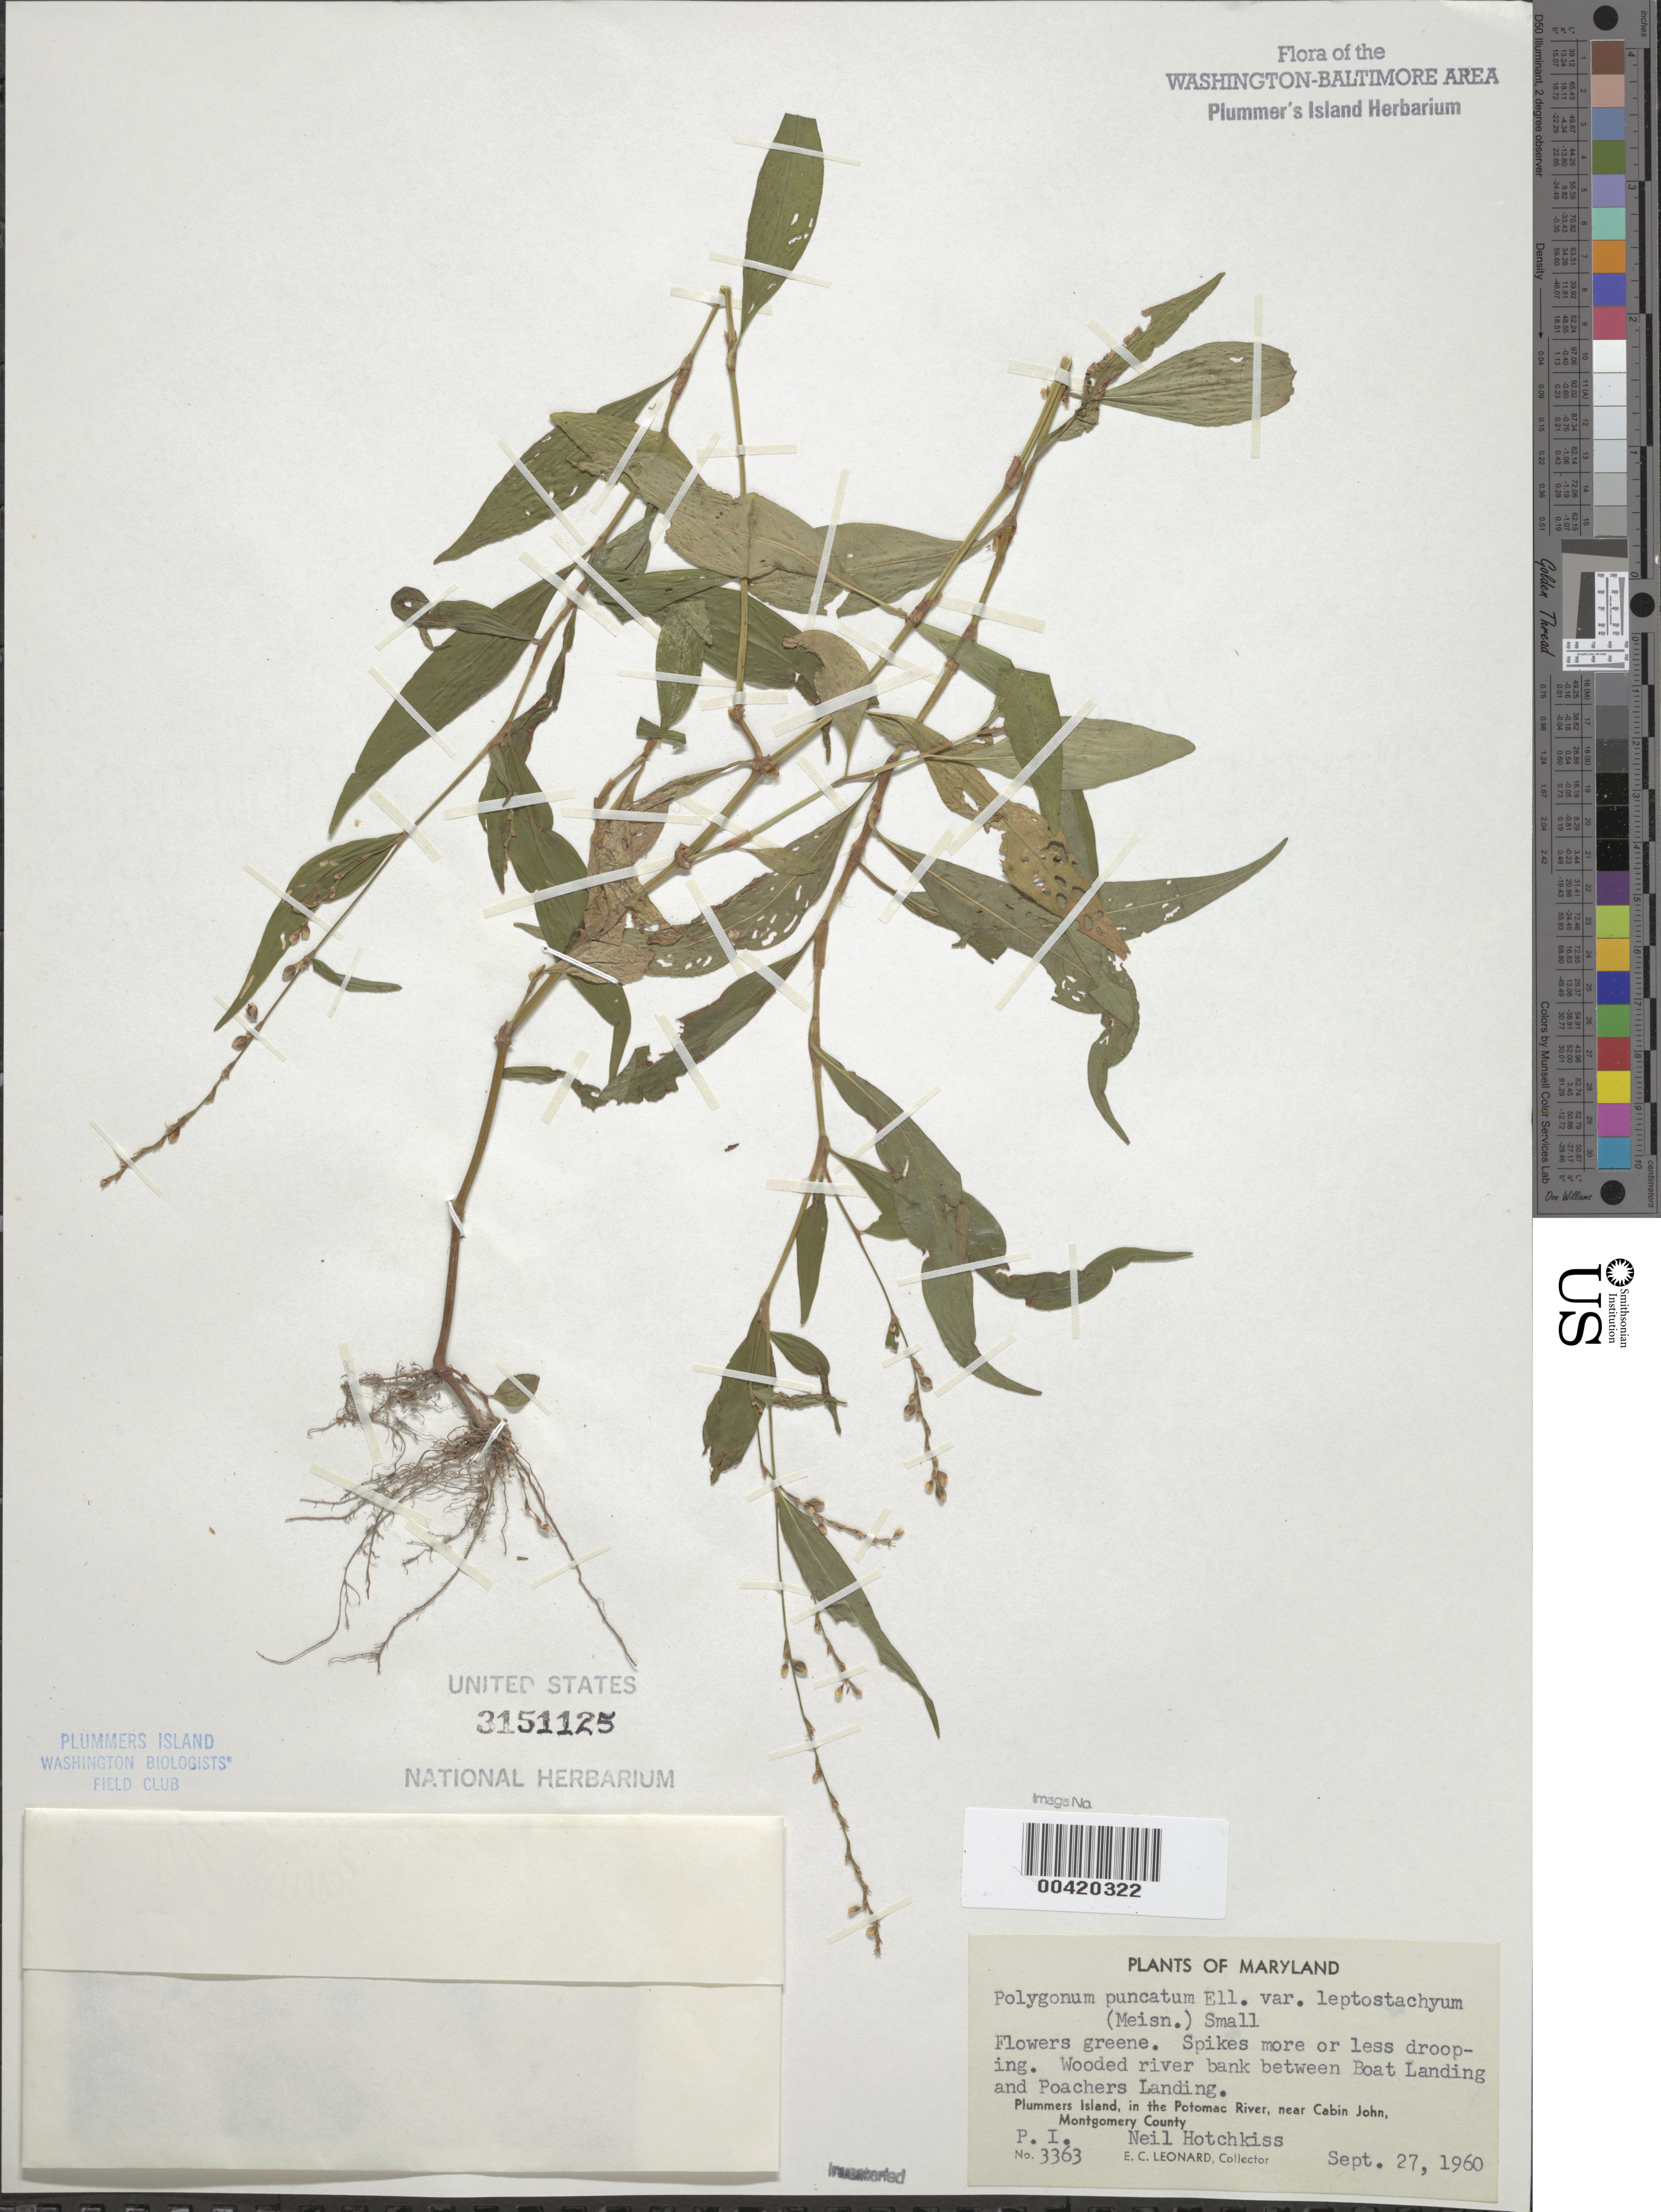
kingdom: Plantae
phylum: Tracheophyta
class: Magnoliopsida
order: Caryophyllales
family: Polygonaceae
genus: Persicaria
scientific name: Persicaria punctata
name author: (Elliott) Small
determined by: Atha, D. E.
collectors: E. C. Leonard & N. Hotchkiss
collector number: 3363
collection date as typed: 27 Sep 1960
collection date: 1960-09-27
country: United States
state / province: Maryland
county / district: Montgomery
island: Plummers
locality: Plummer's Island; river bank between Boat Landing and Poacher S Landing C. & O. Canal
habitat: Wooded river bank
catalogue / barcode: US 3151125